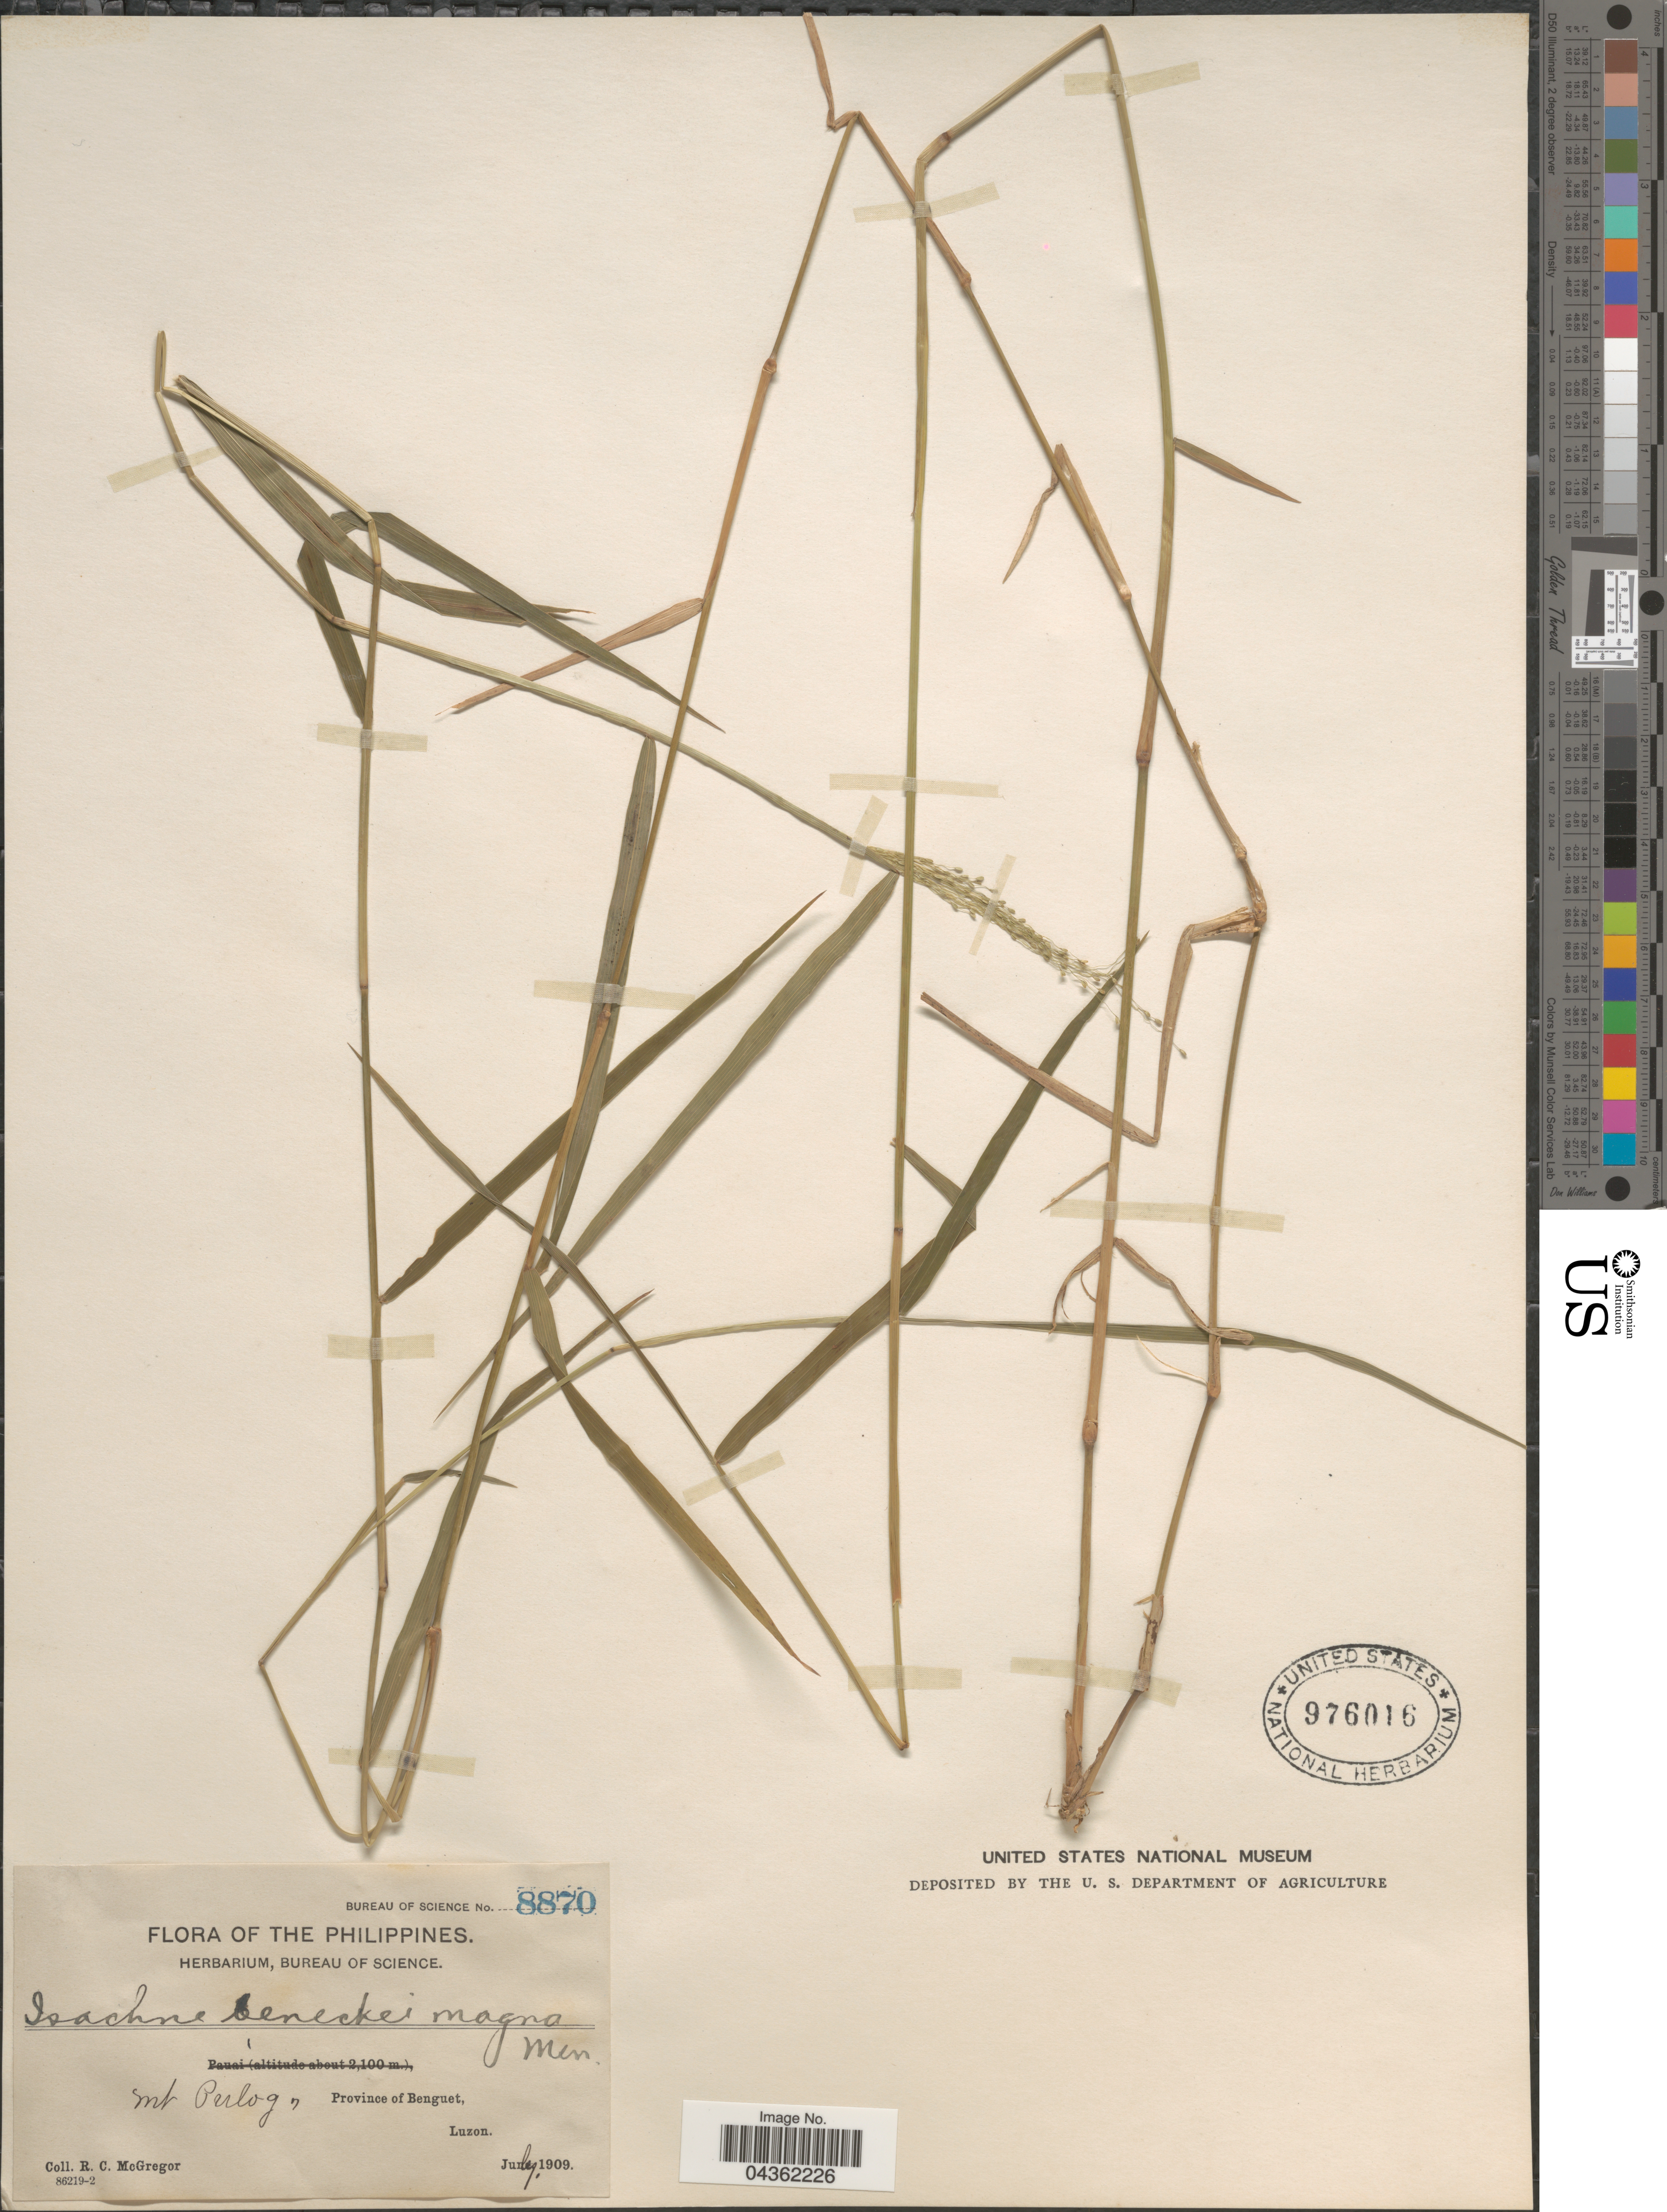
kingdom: Plantae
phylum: Tracheophyta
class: Liliopsida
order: Poales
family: Poaceae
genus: Isachne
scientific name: Isachne albens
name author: Trin.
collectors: R. C. McGregor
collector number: Bureau of Science 8870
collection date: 1909-07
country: Philippines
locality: Mt Pulog, Province of Benguet, Luzon.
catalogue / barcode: US 976016